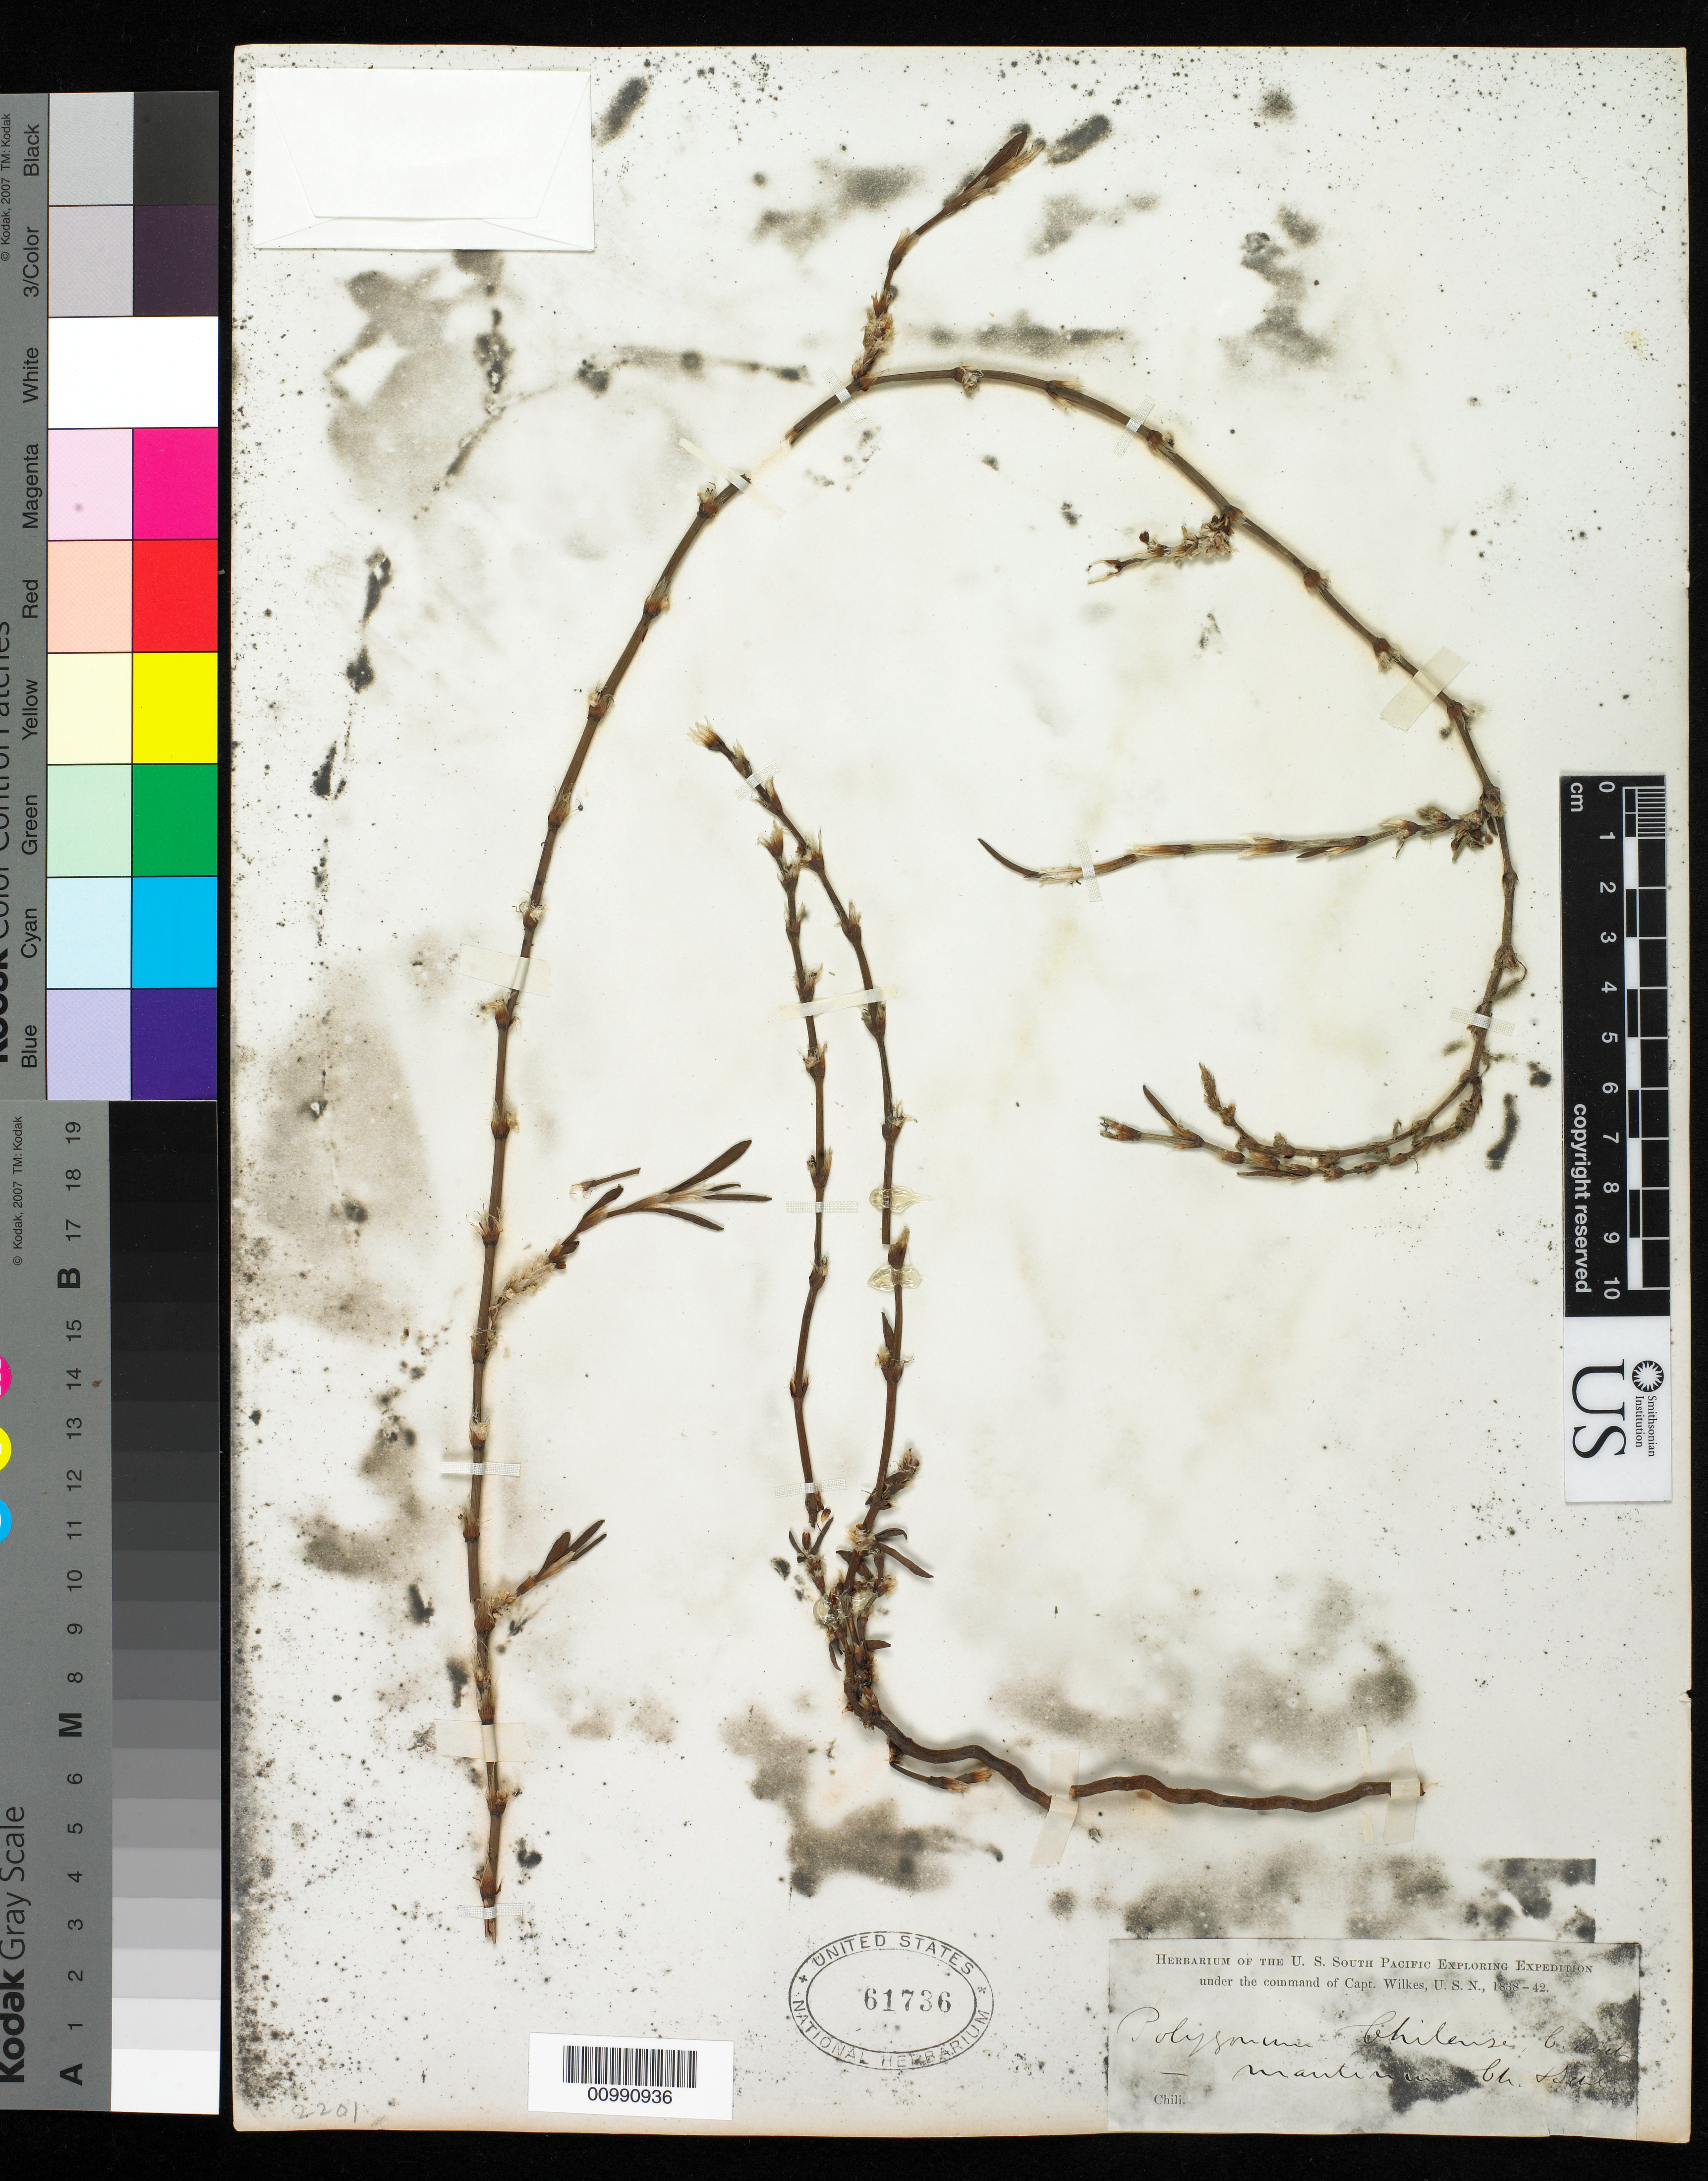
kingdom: Plantae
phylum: Tracheophyta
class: Magnoliopsida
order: Caryophyllales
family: Polygonaceae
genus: Polygonum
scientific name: Polygonum maritimum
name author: L.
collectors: Wilkes Explor. Exped.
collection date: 1838/1842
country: Chile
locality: Chili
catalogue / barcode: US 61736